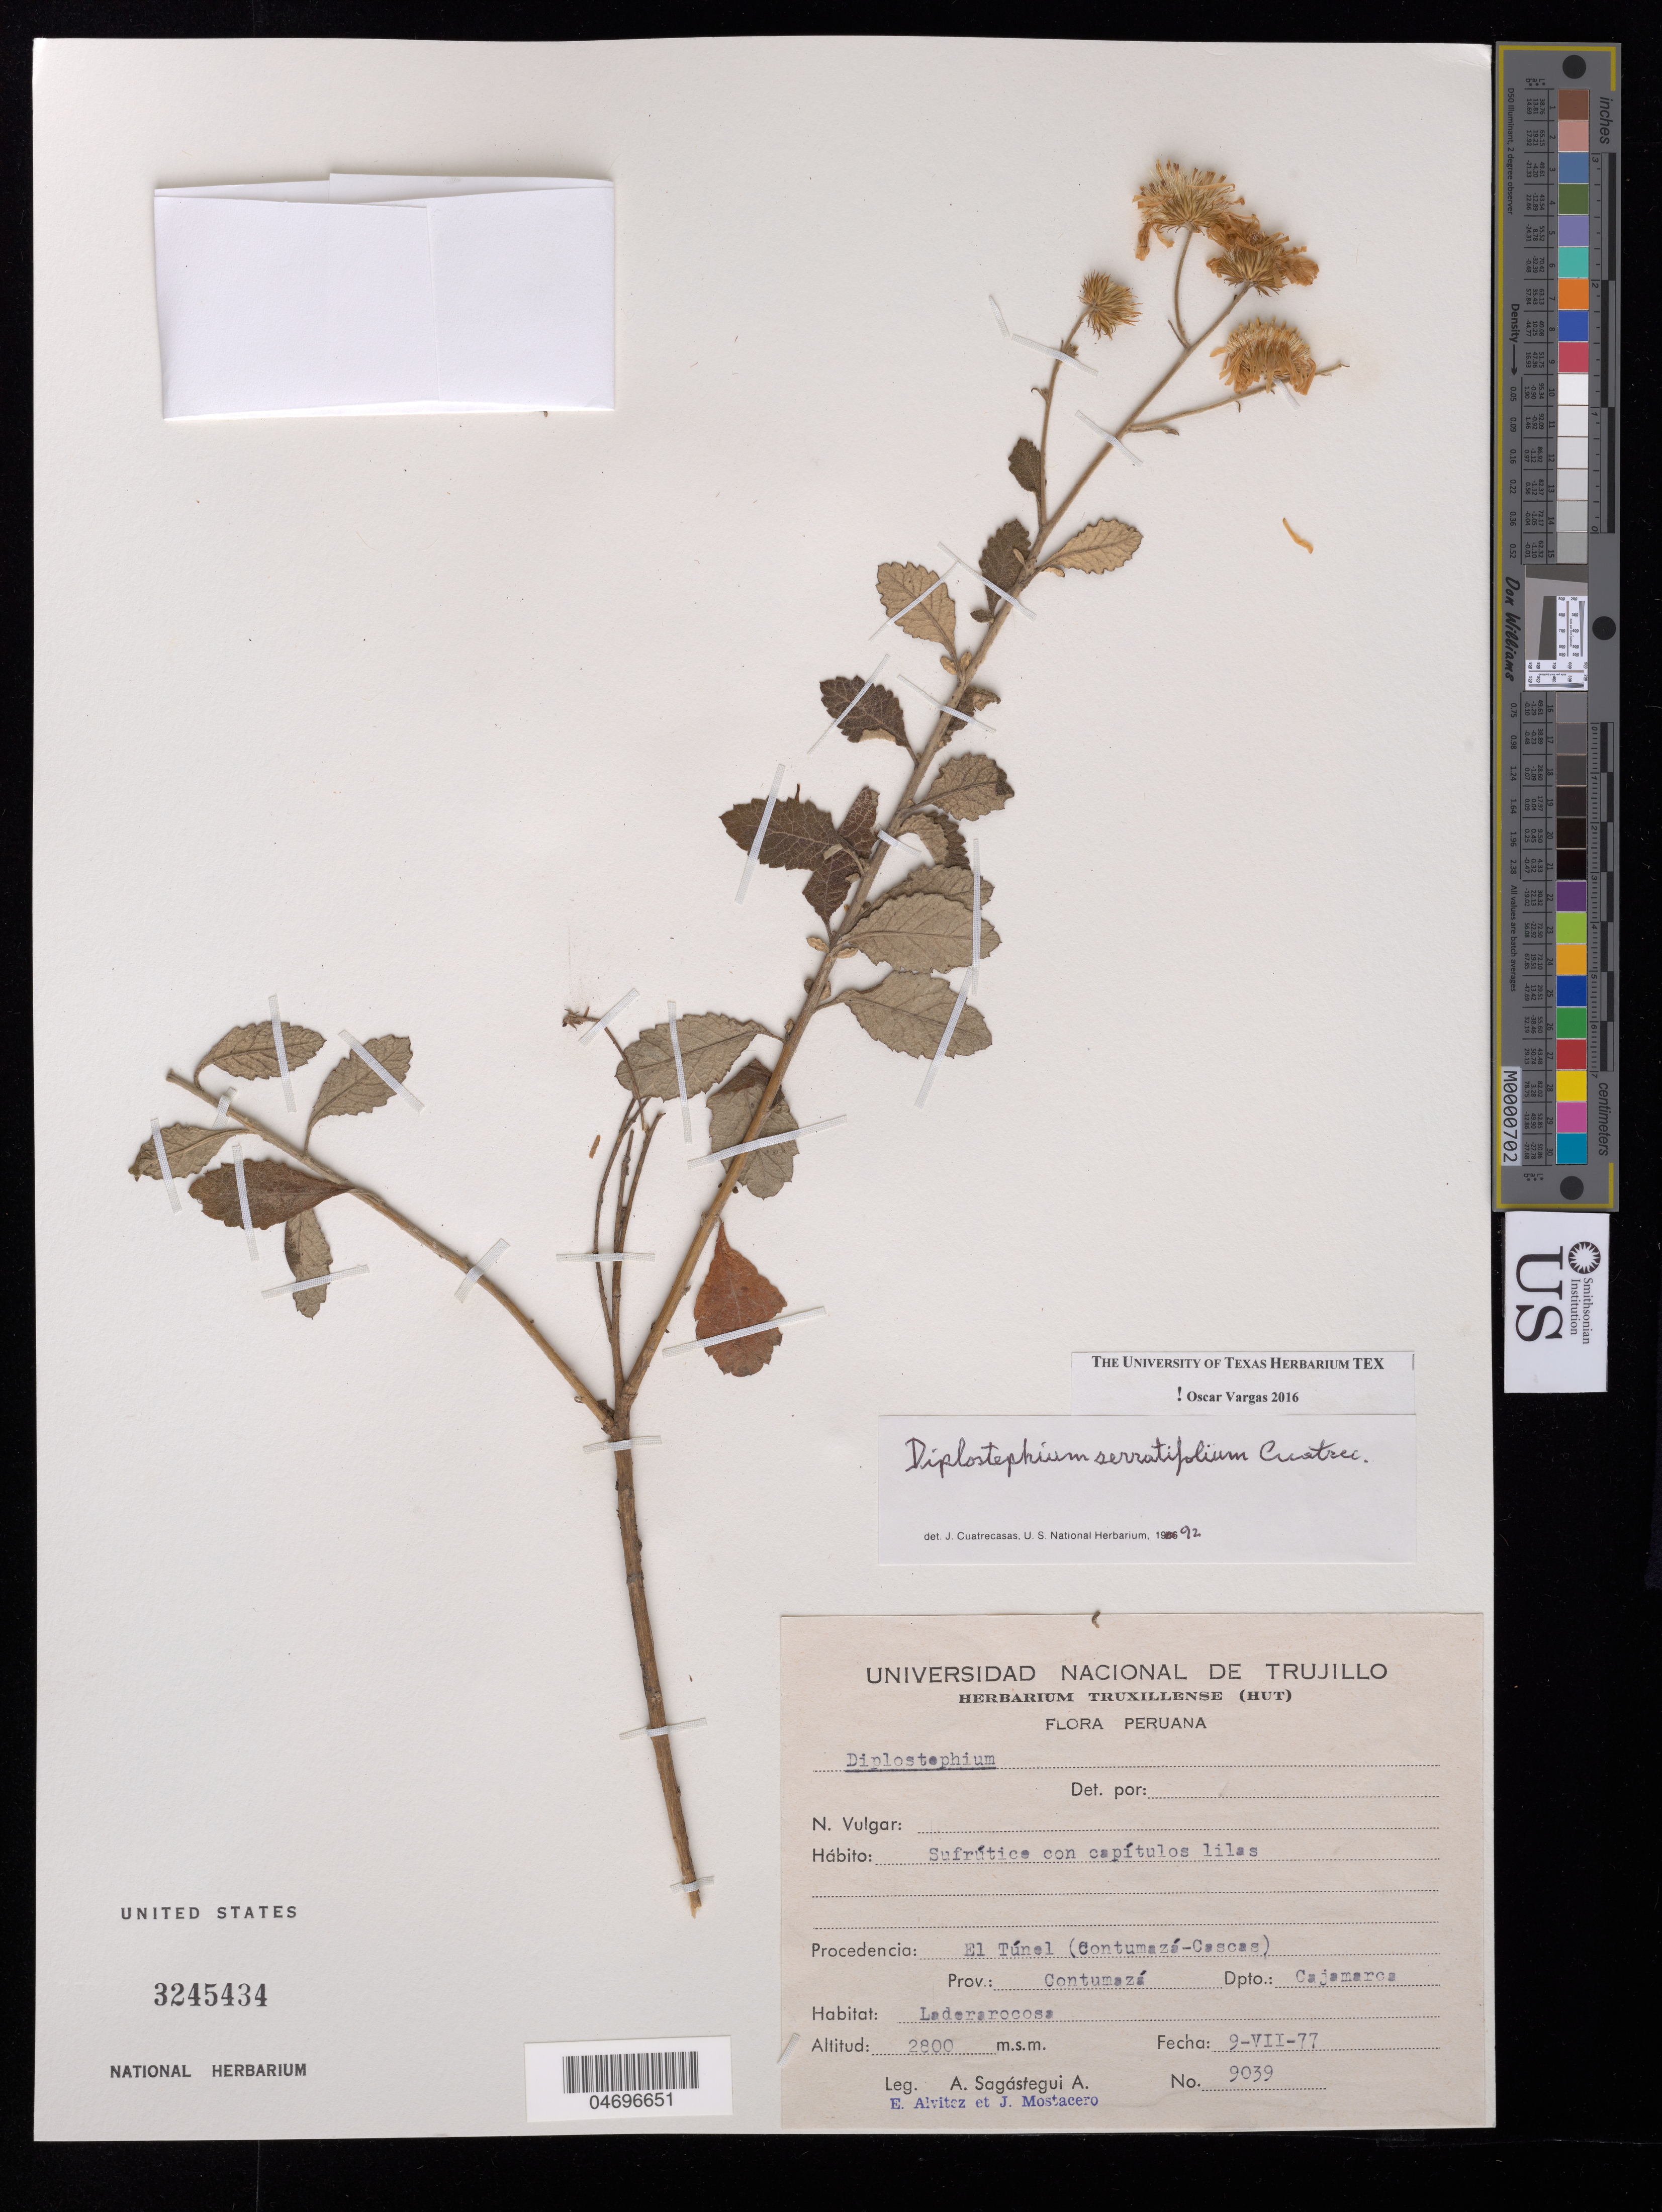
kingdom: Plantae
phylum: Tracheophyta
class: Magnoliopsida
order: Asterales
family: Asteraceae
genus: Diplostephium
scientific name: Diplostephium serratifolium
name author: Cuatrec.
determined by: Vargas, Oscar M.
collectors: A. Sagástegui A., E. Alvitez & J. Mostacero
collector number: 9039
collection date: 1977-07-09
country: Peru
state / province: Cajamarca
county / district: Contumazá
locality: El Tunel (Contumaza-Cascas)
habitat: Laderarocosa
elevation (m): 2800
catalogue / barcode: US 3245434